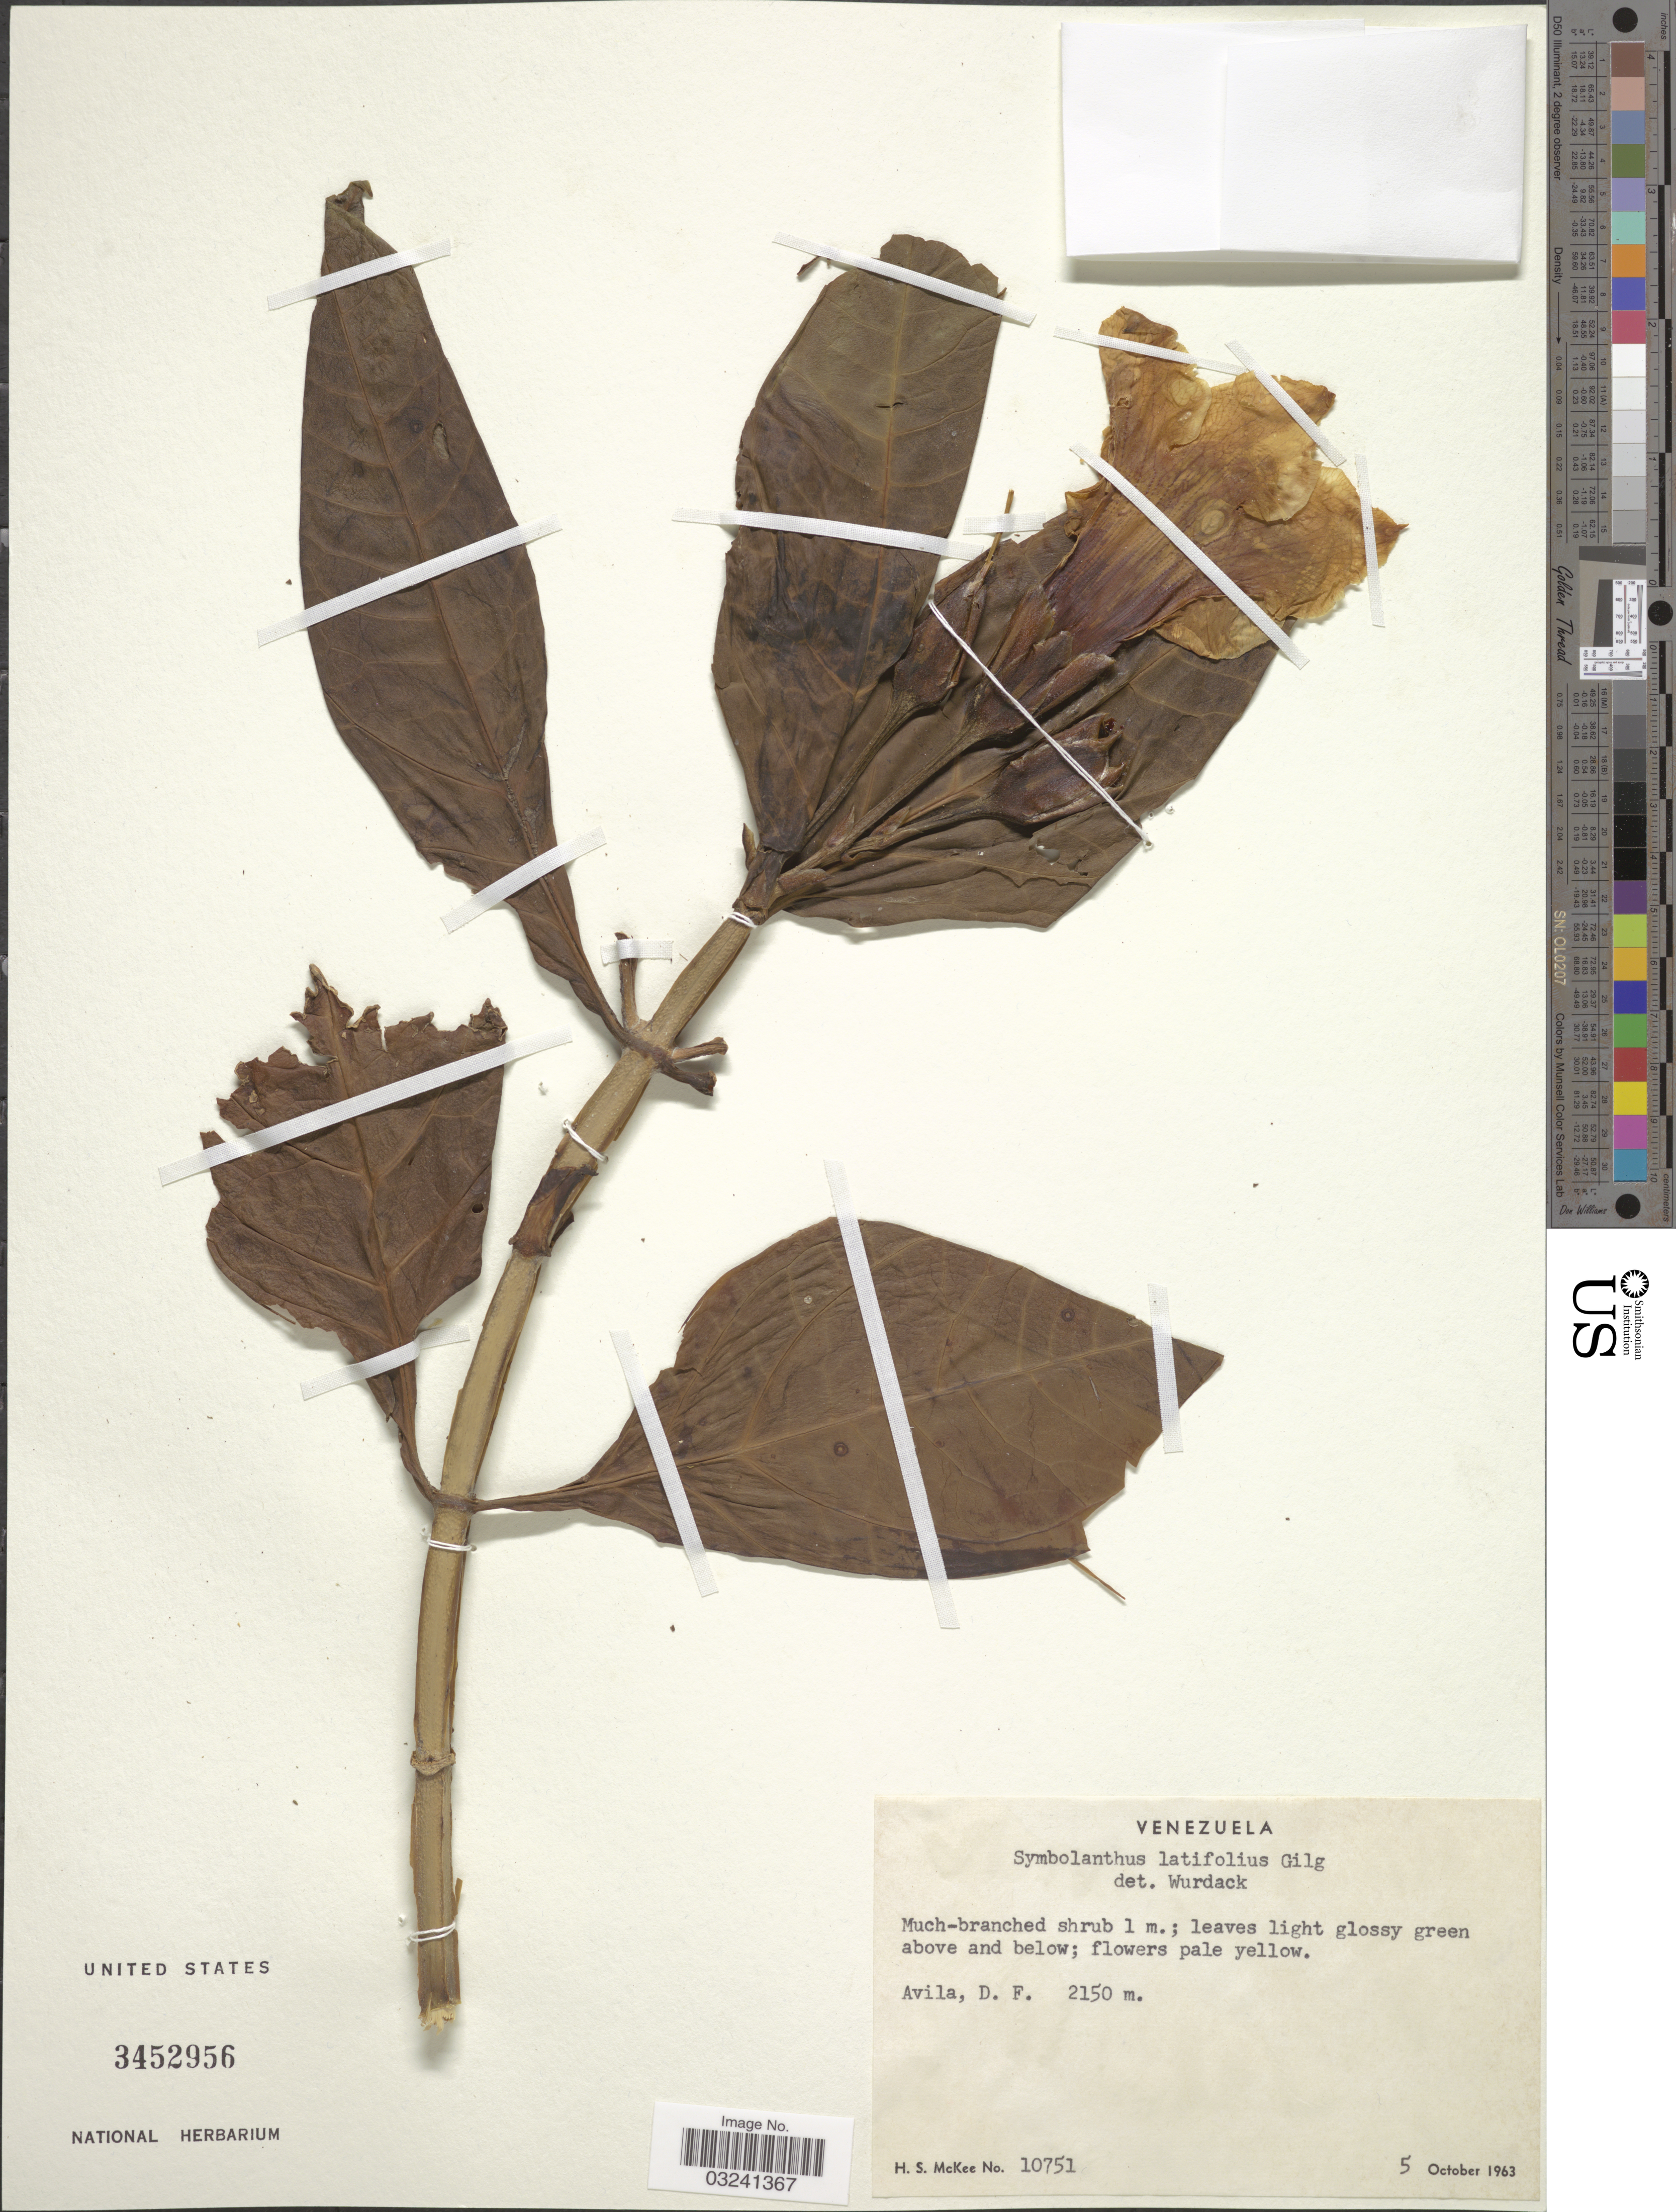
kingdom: Plantae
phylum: Tracheophyta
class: Magnoliopsida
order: Gentianales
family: Gentianaceae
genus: Symbolanthus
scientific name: Symbolanthus calygonus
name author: (Ruiz & Pav.) Griseb. ex Gilg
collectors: H. S. McKee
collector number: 10751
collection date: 1963-10-05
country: Venezuela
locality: Avila, D.F.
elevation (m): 2150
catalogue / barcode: US 3452956